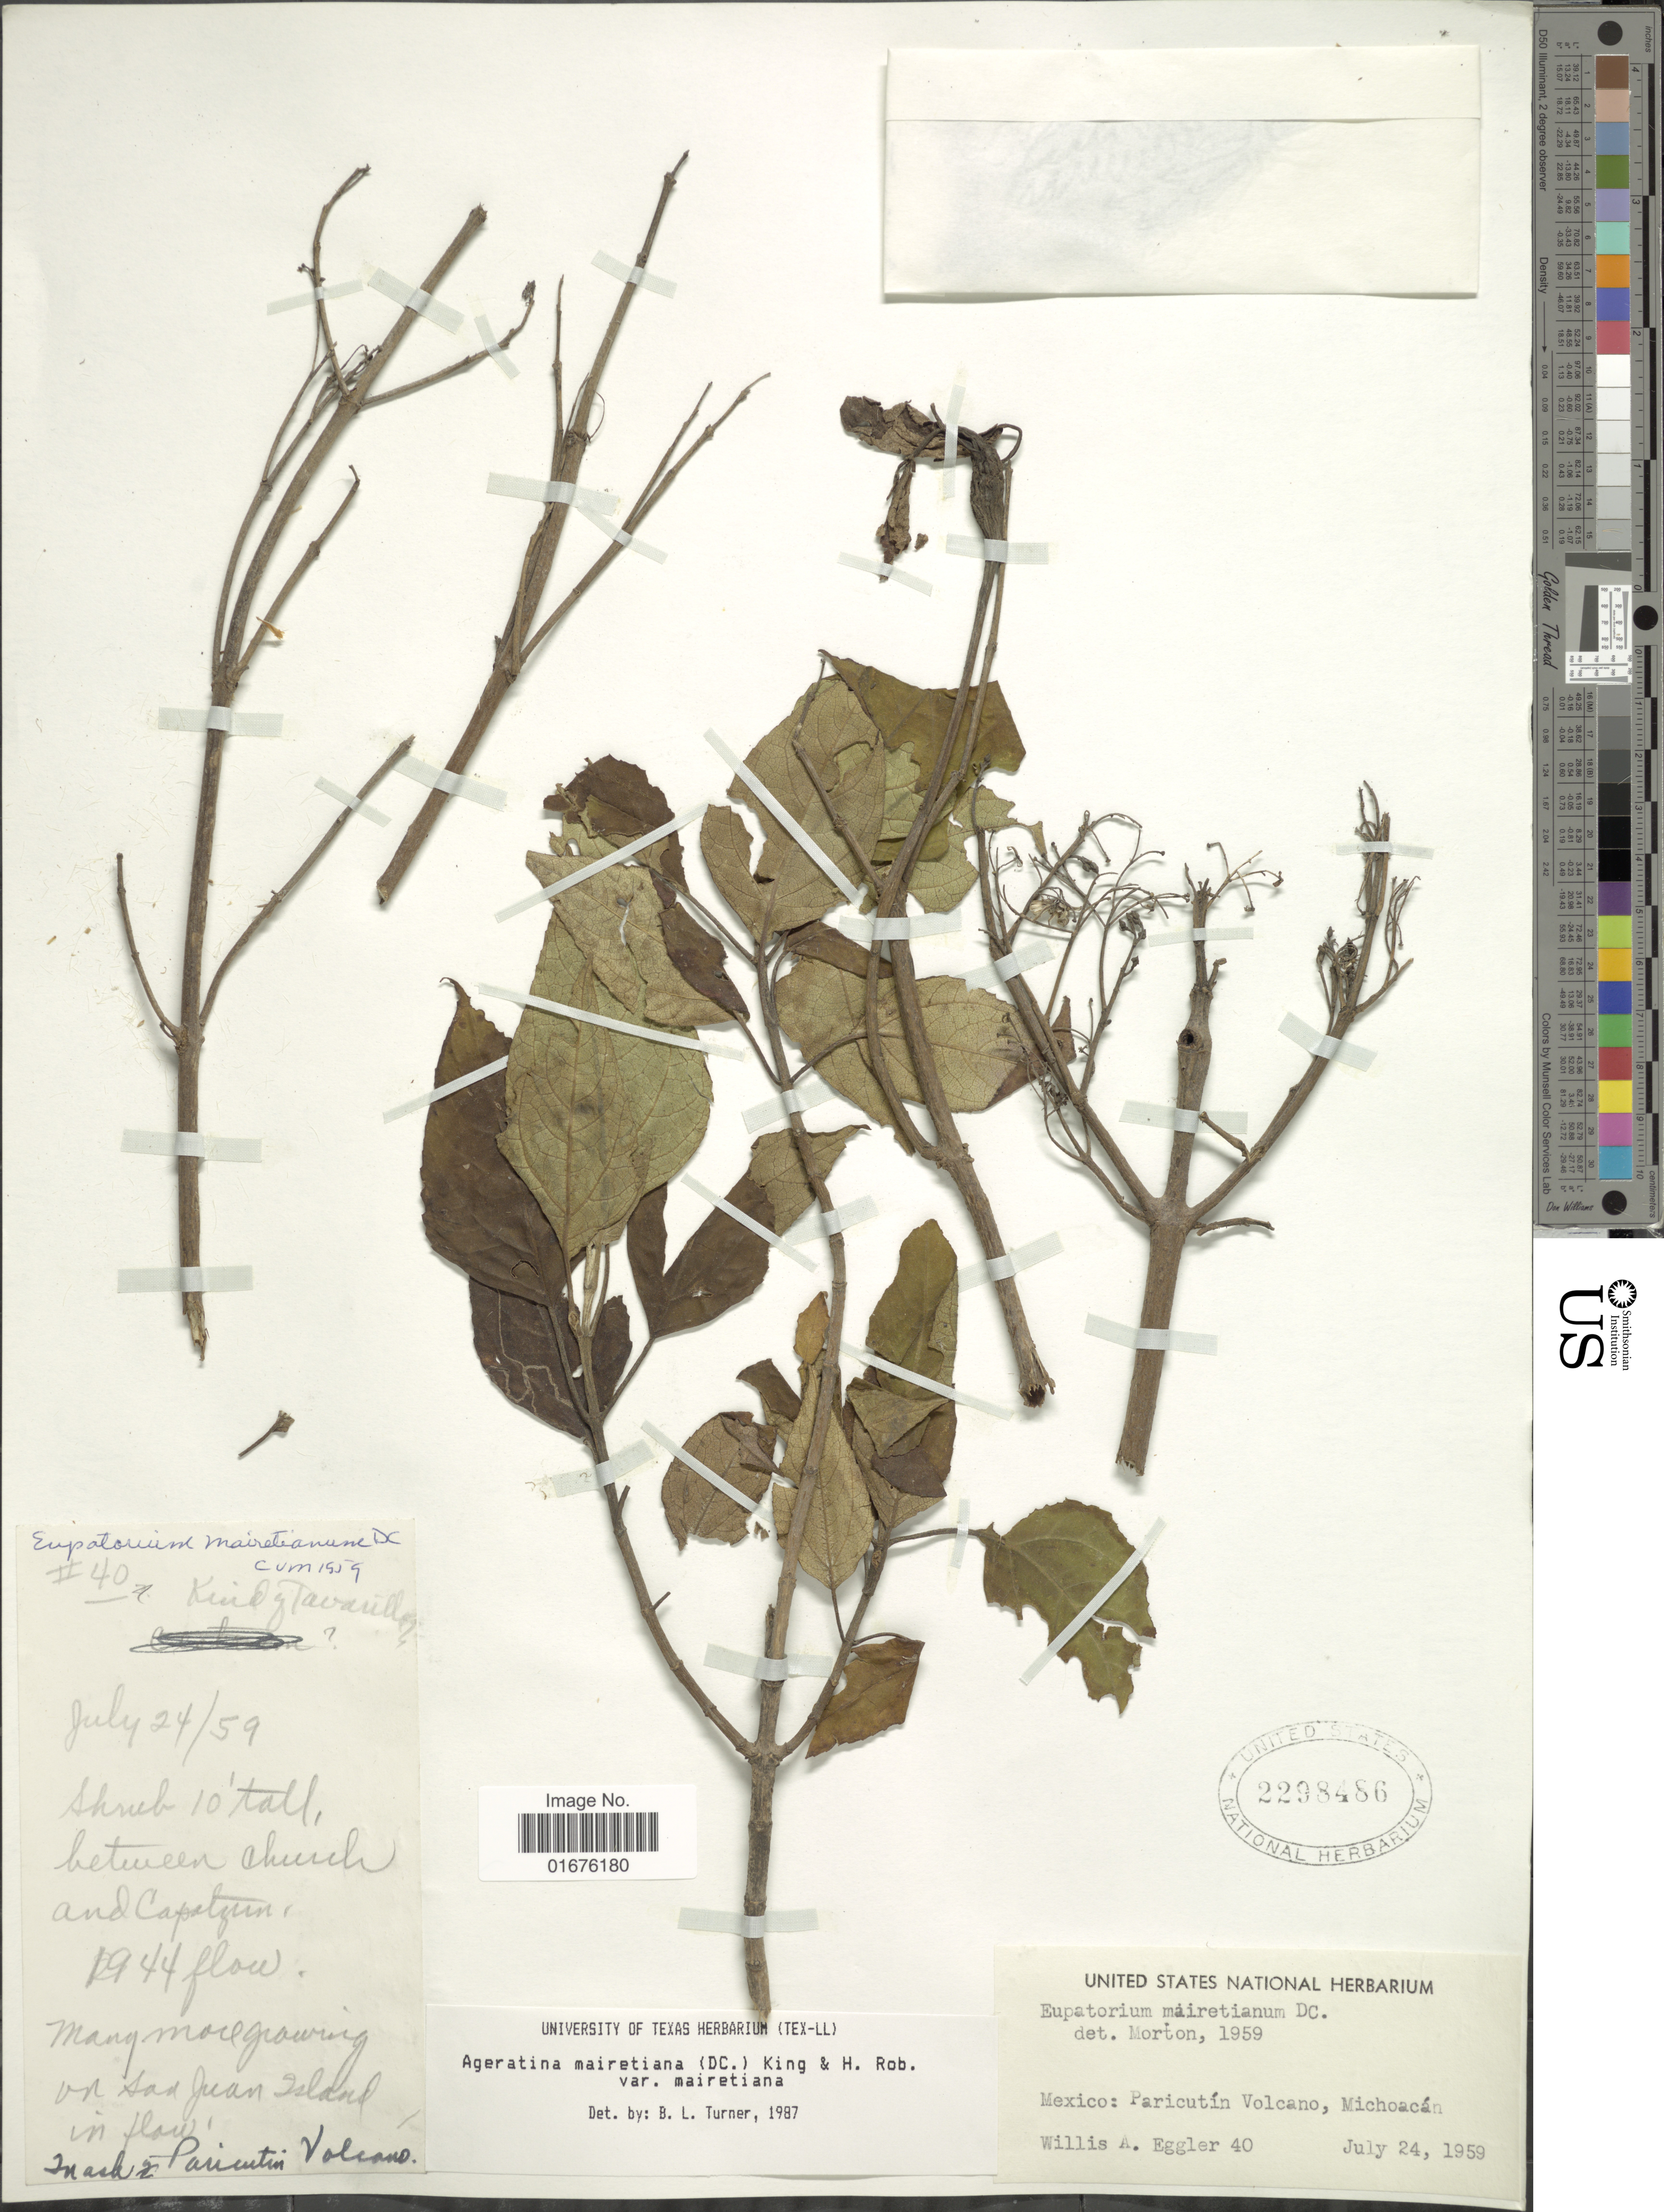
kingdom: Plantae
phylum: Tracheophyta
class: Magnoliopsida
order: Asterales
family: Asteraceae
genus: Ageratina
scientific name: Ageratina mairetiana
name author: (DC.) R.M. King & H. Rob.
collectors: W. A. Eggler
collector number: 40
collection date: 1959-07-24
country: Mexico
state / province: Michoacán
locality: Paricutín Volcano, between church and Capatzun, many more growing on San Juan Island in flow. in ash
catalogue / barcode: US 2298486